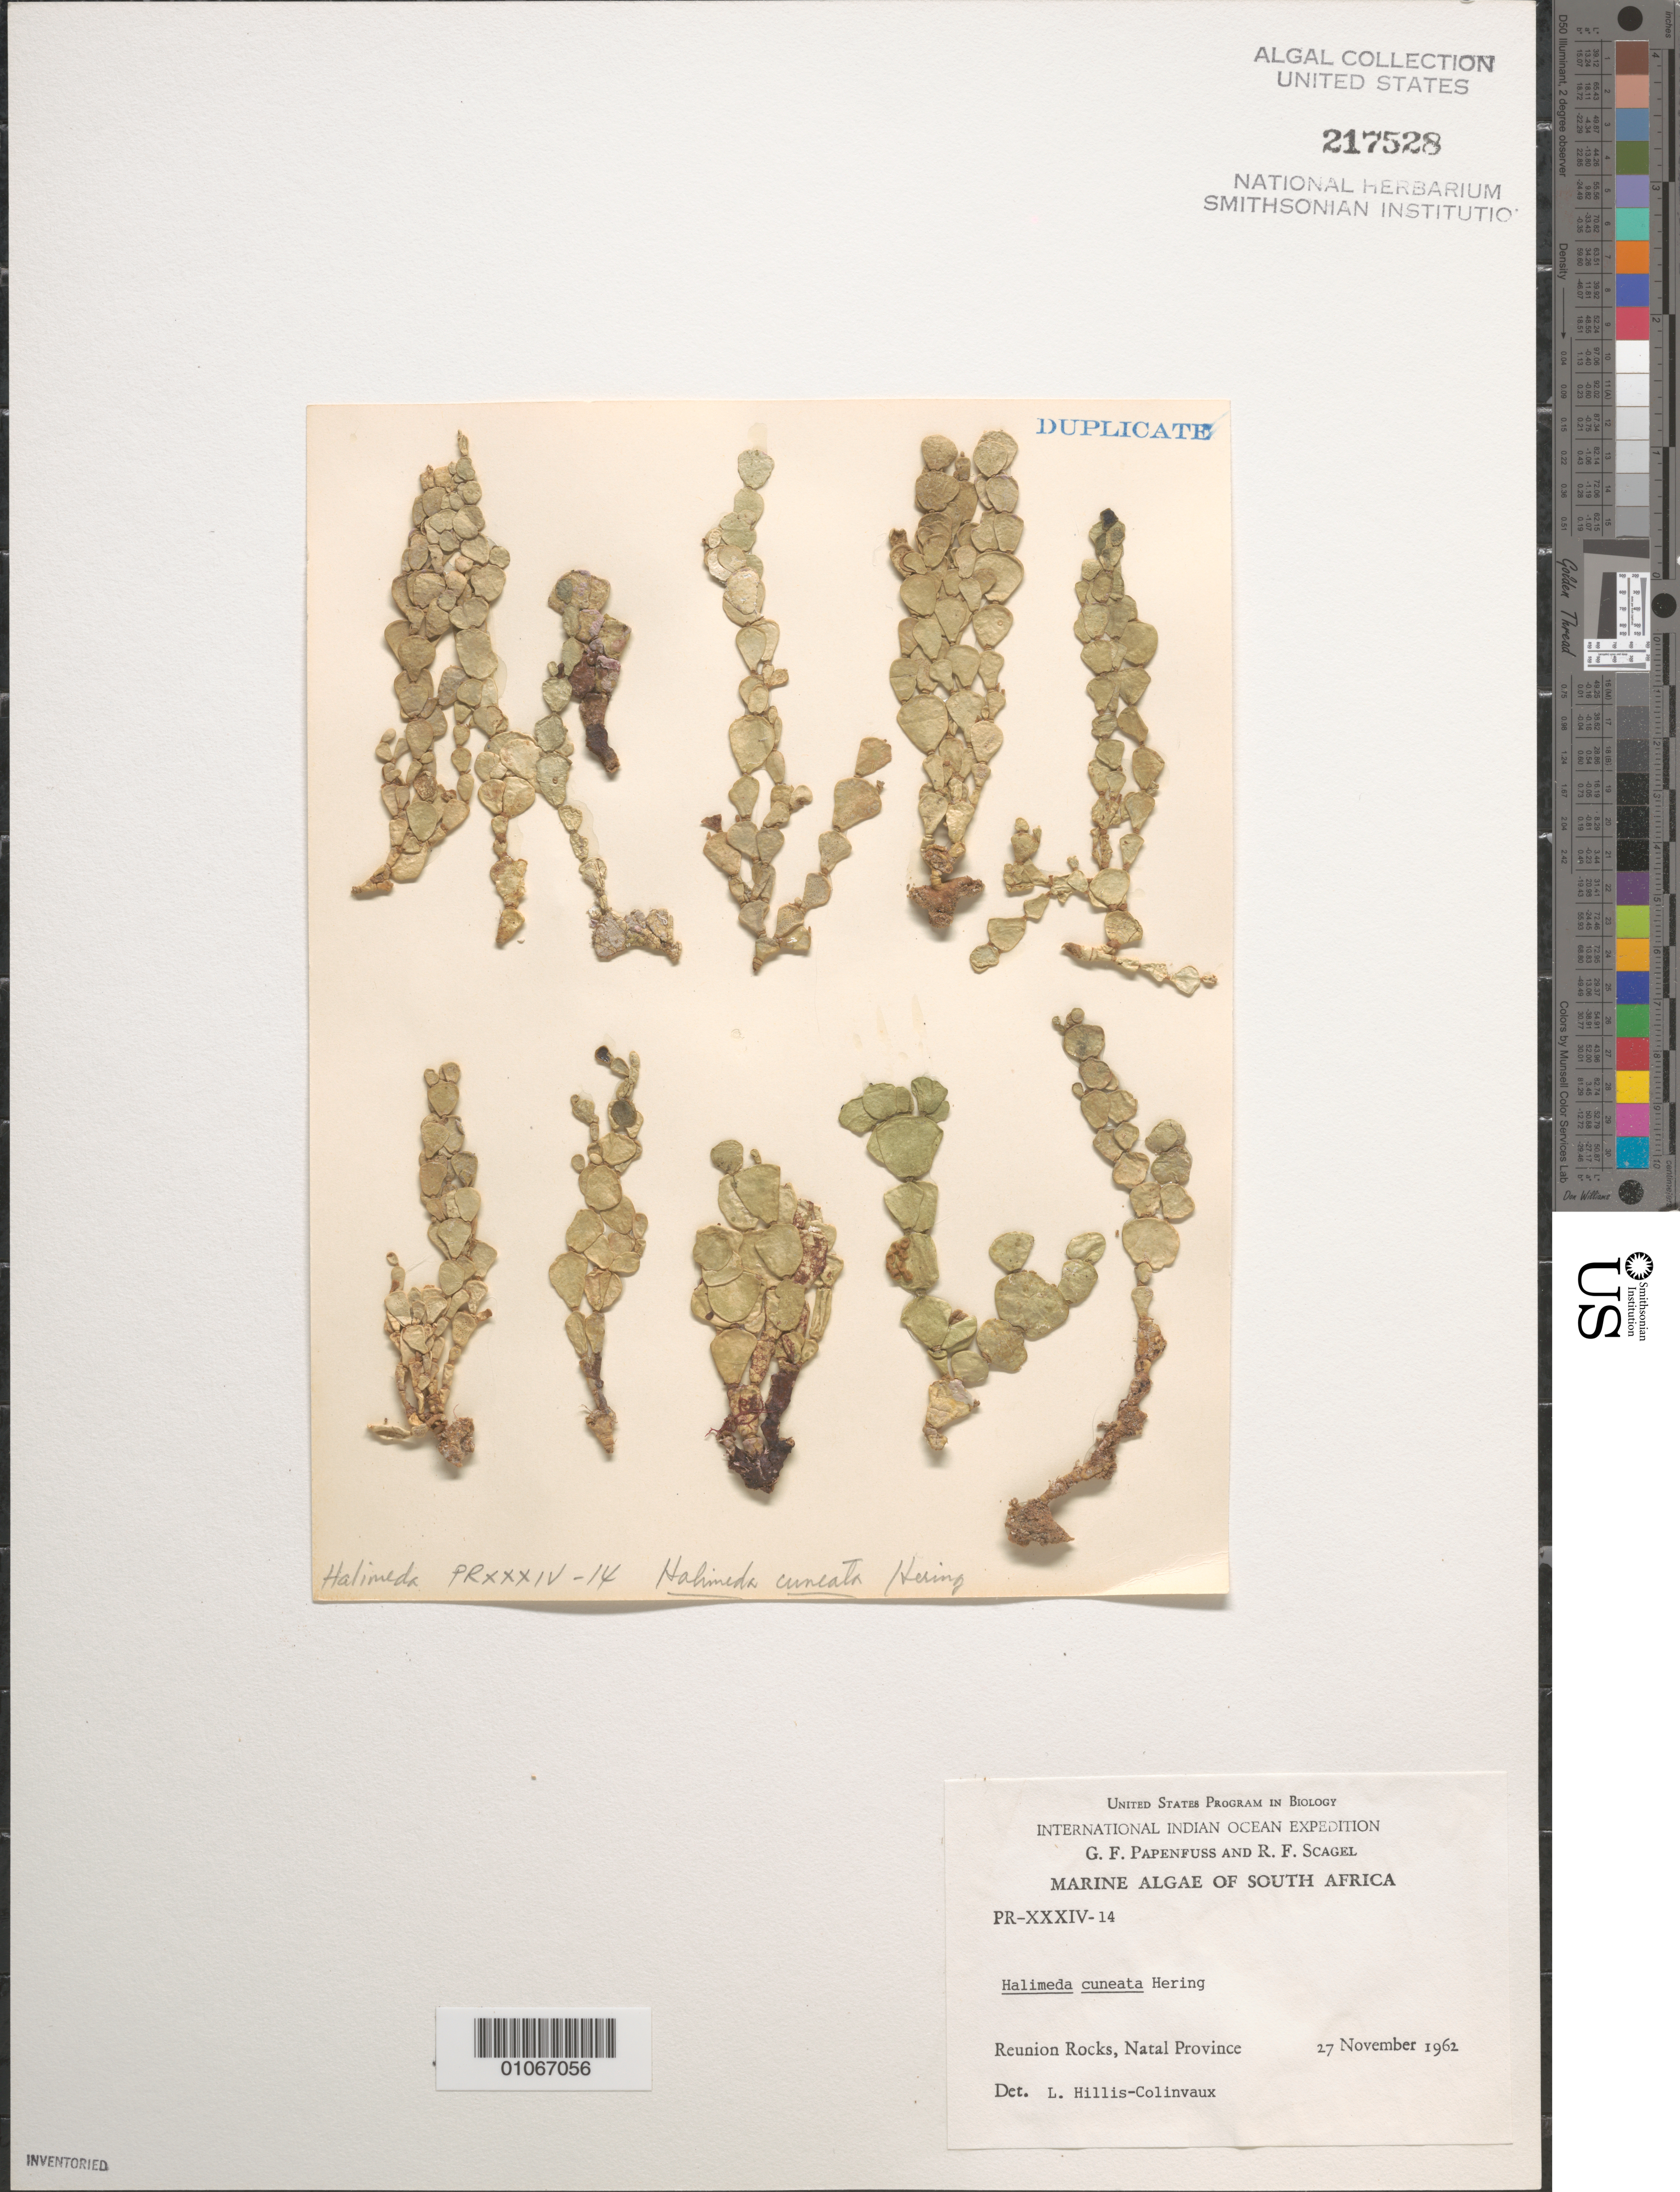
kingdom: Plantae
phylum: Chlorophyta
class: Ulvophyceae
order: Bryopsidales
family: Halimedaceae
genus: Halimeda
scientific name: Halimeda cuneata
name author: Hering in Krauss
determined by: Hillis-Colinvaux, L.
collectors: G. Papenfuss & R. F. Scagel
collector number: PR-XXXIV-14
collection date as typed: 27 Nov 1962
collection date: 1962-11-27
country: South Africa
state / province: KwaZulu-Natal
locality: Reunion Rocks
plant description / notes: International Indian Ocean Expedition, 1962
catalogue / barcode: US 217528